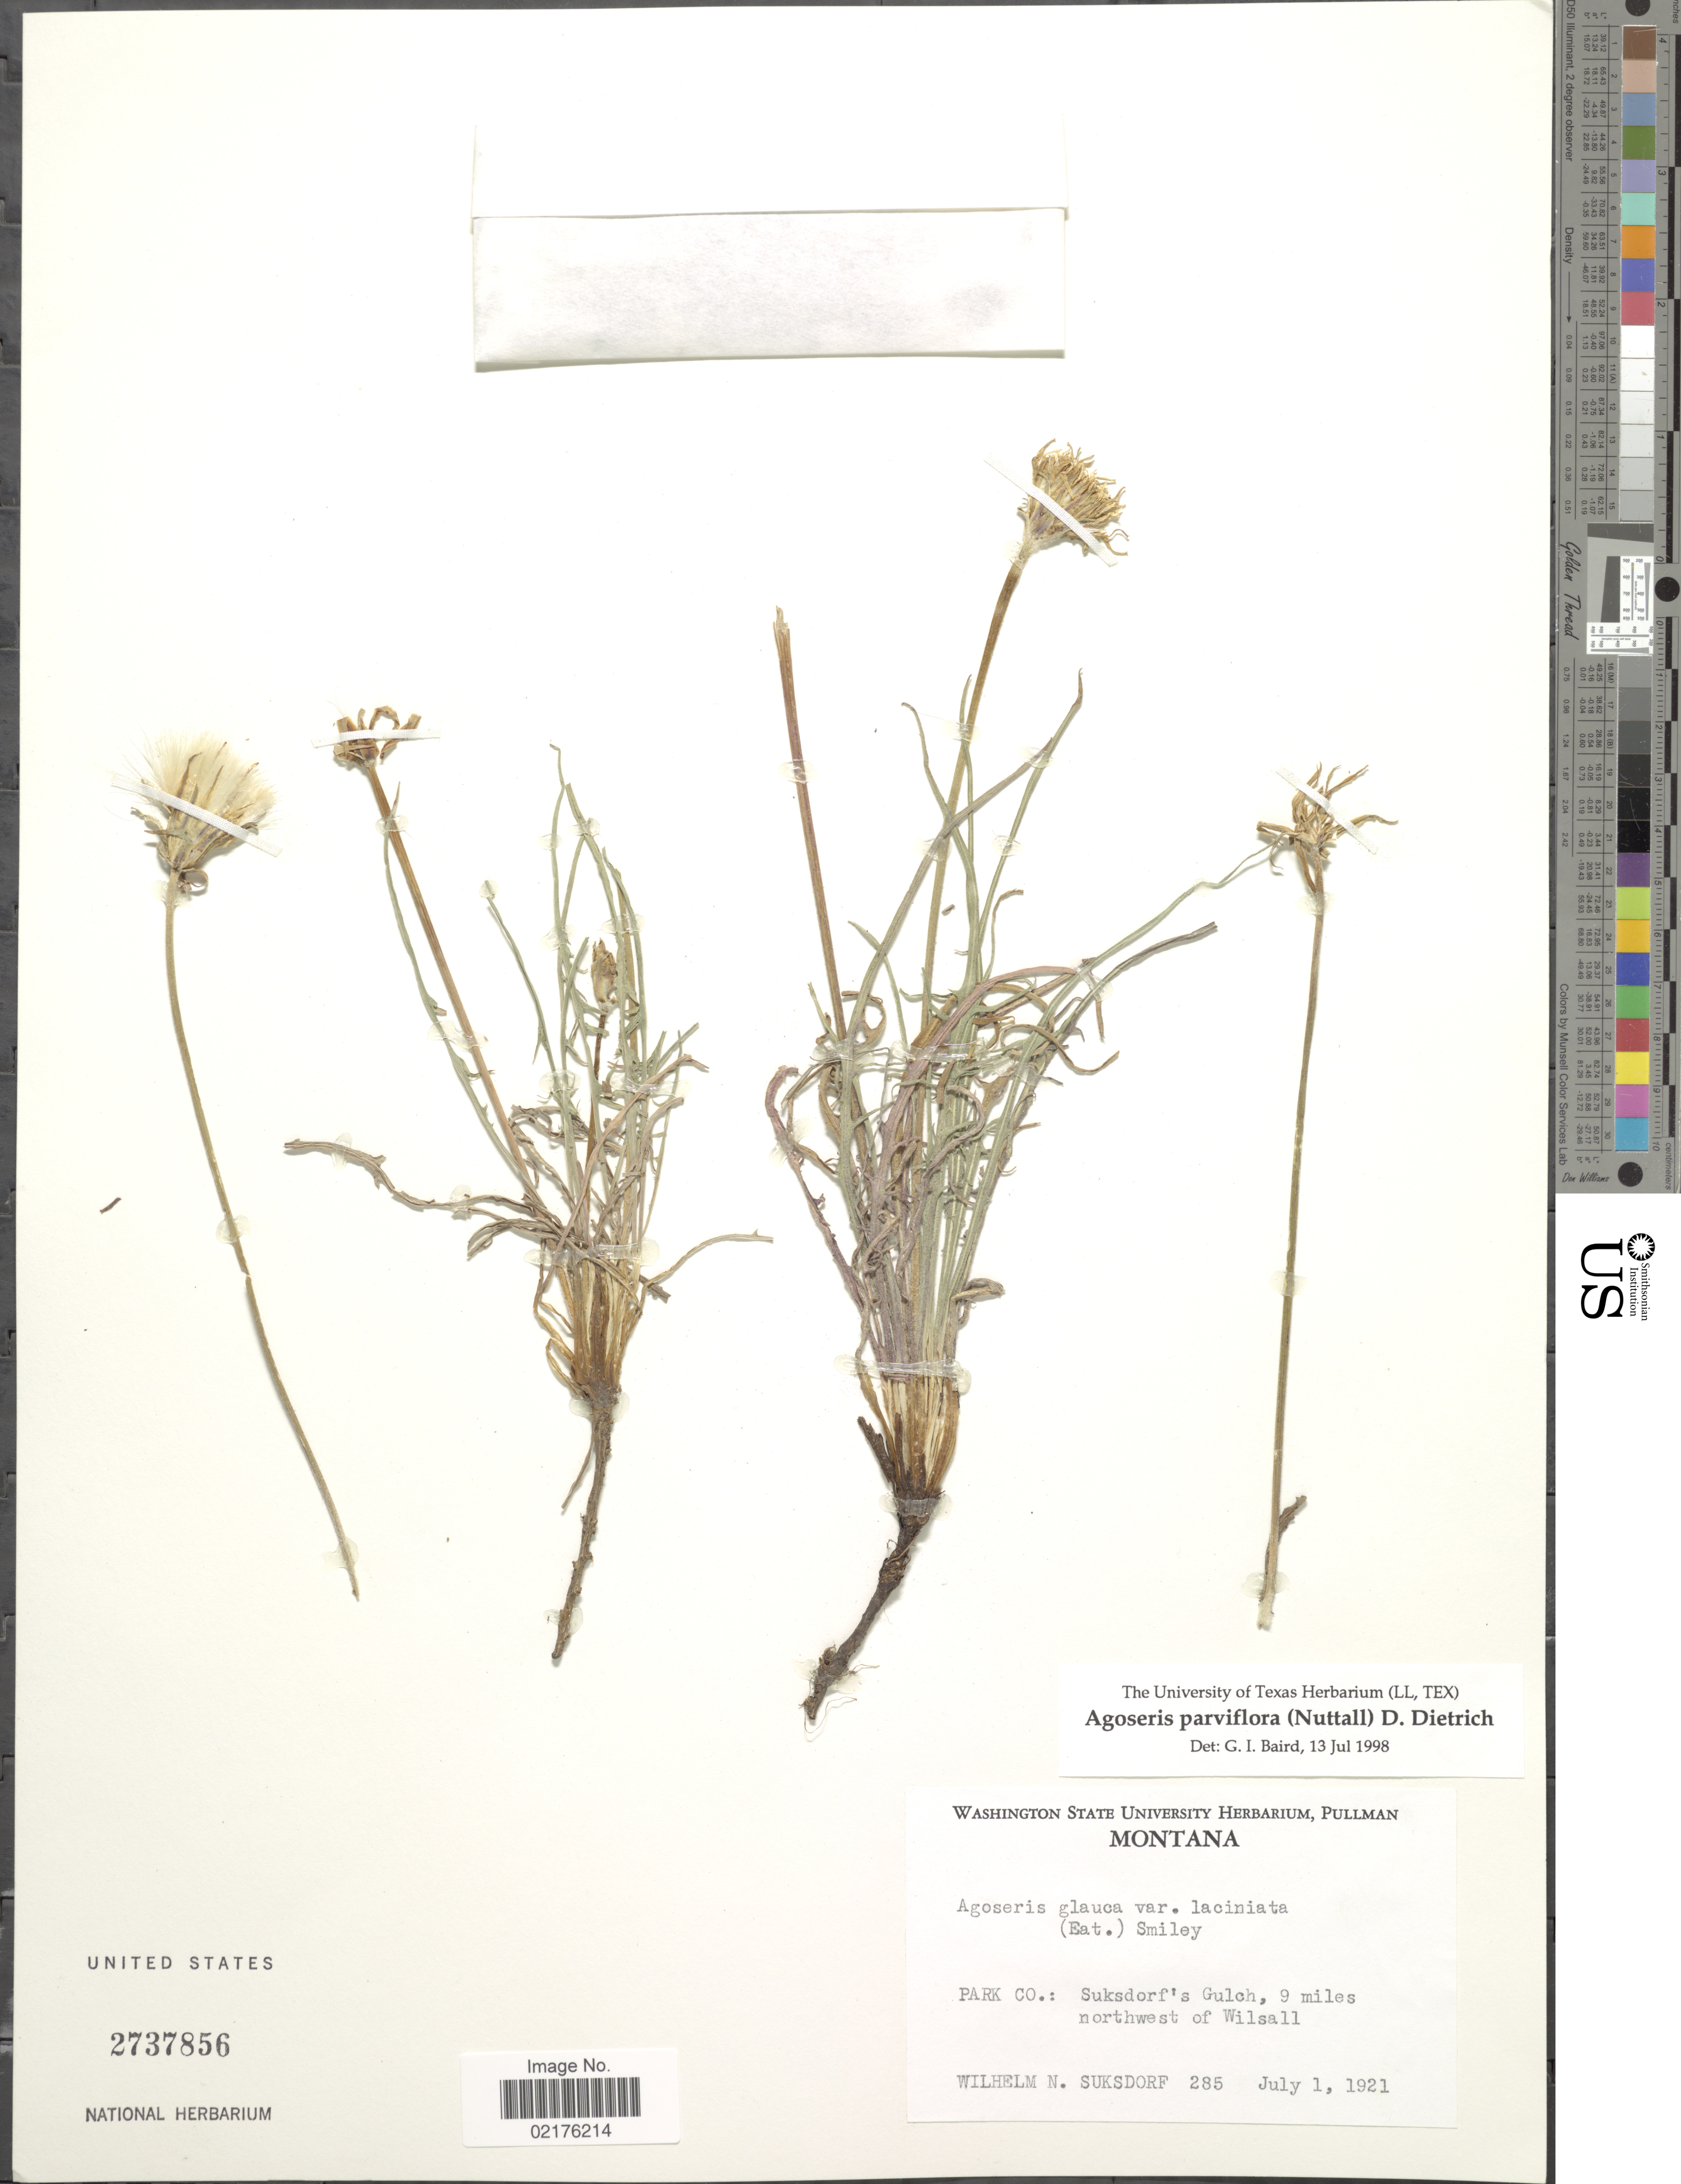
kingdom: Plantae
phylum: Tracheophyta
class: Magnoliopsida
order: Asterales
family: Asteraceae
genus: Agoseris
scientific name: Agoseris parviflora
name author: (Nutt.) D. Dietr.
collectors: W. N. Suksdorf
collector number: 285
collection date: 1921-07-01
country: United States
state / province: Montana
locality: Park Co.: Suksdorf's Gulch, 9 miles northwest of Wilsall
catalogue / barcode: US 2737856